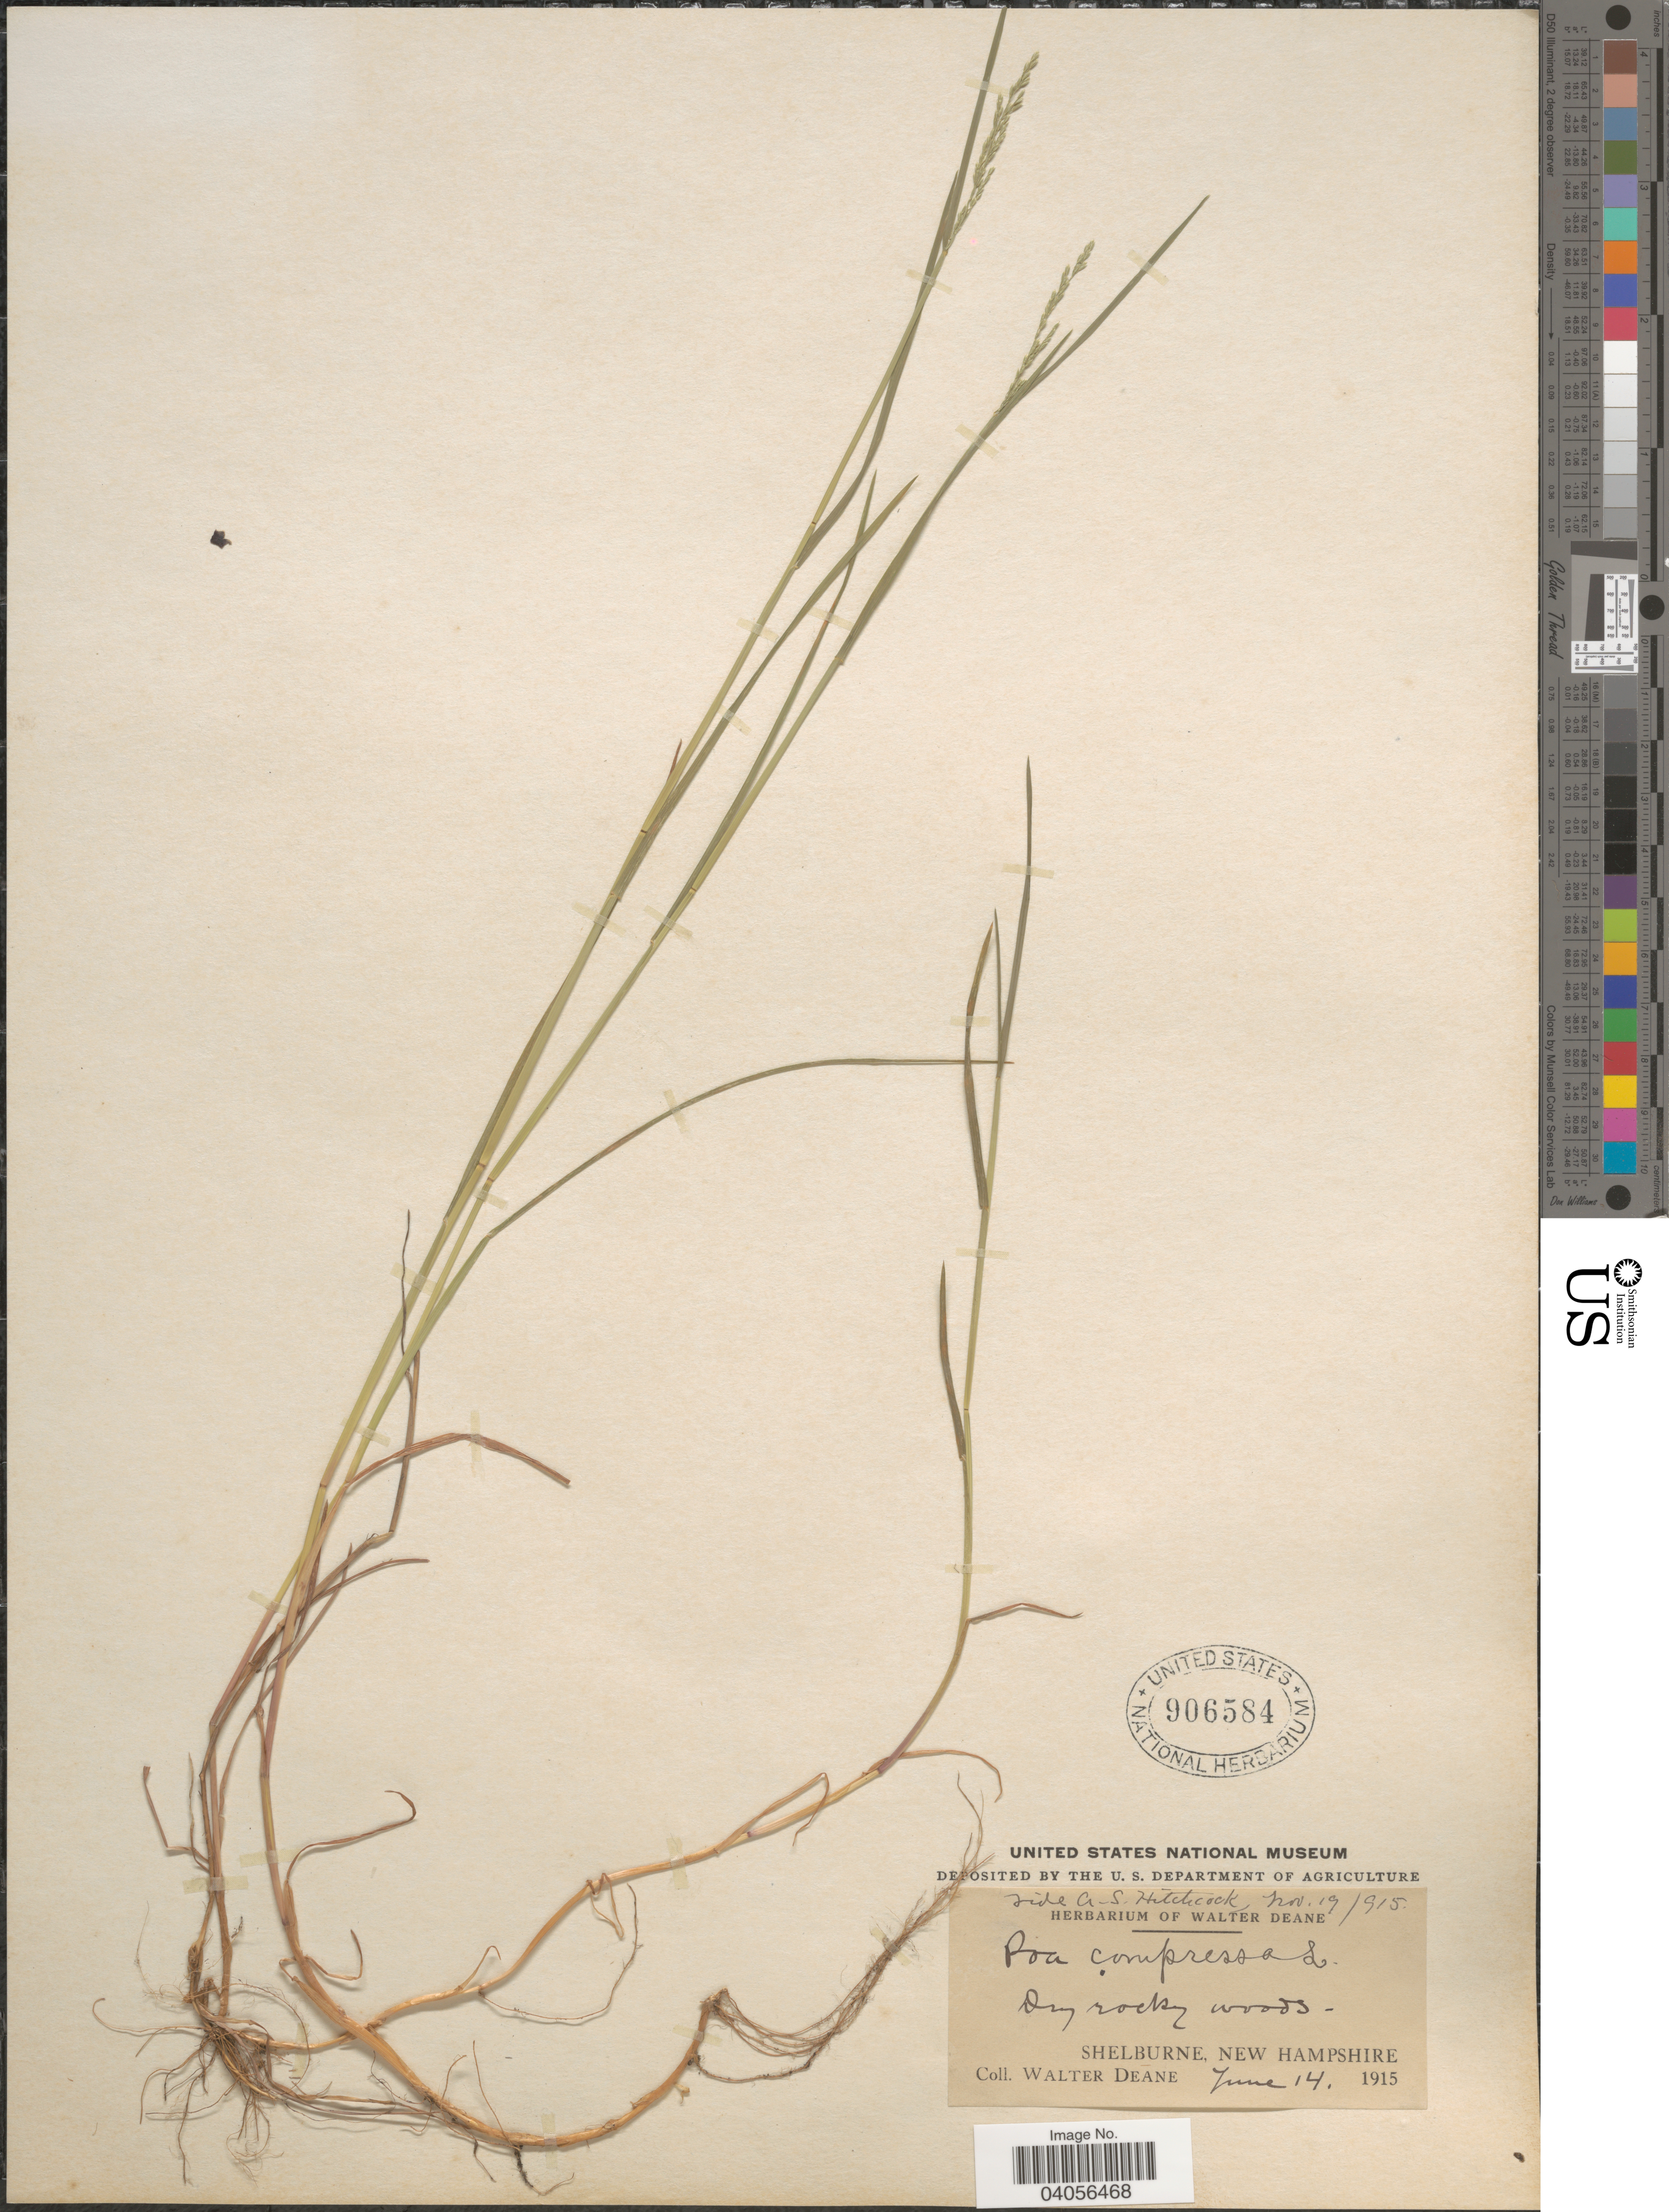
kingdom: Plantae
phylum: Tracheophyta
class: Liliopsida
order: Poales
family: Poaceae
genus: Poa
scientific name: Poa compressa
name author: L.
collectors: W. Deane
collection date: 1915-06-14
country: United States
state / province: New Hampshire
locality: Shelburne.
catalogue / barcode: US 906584